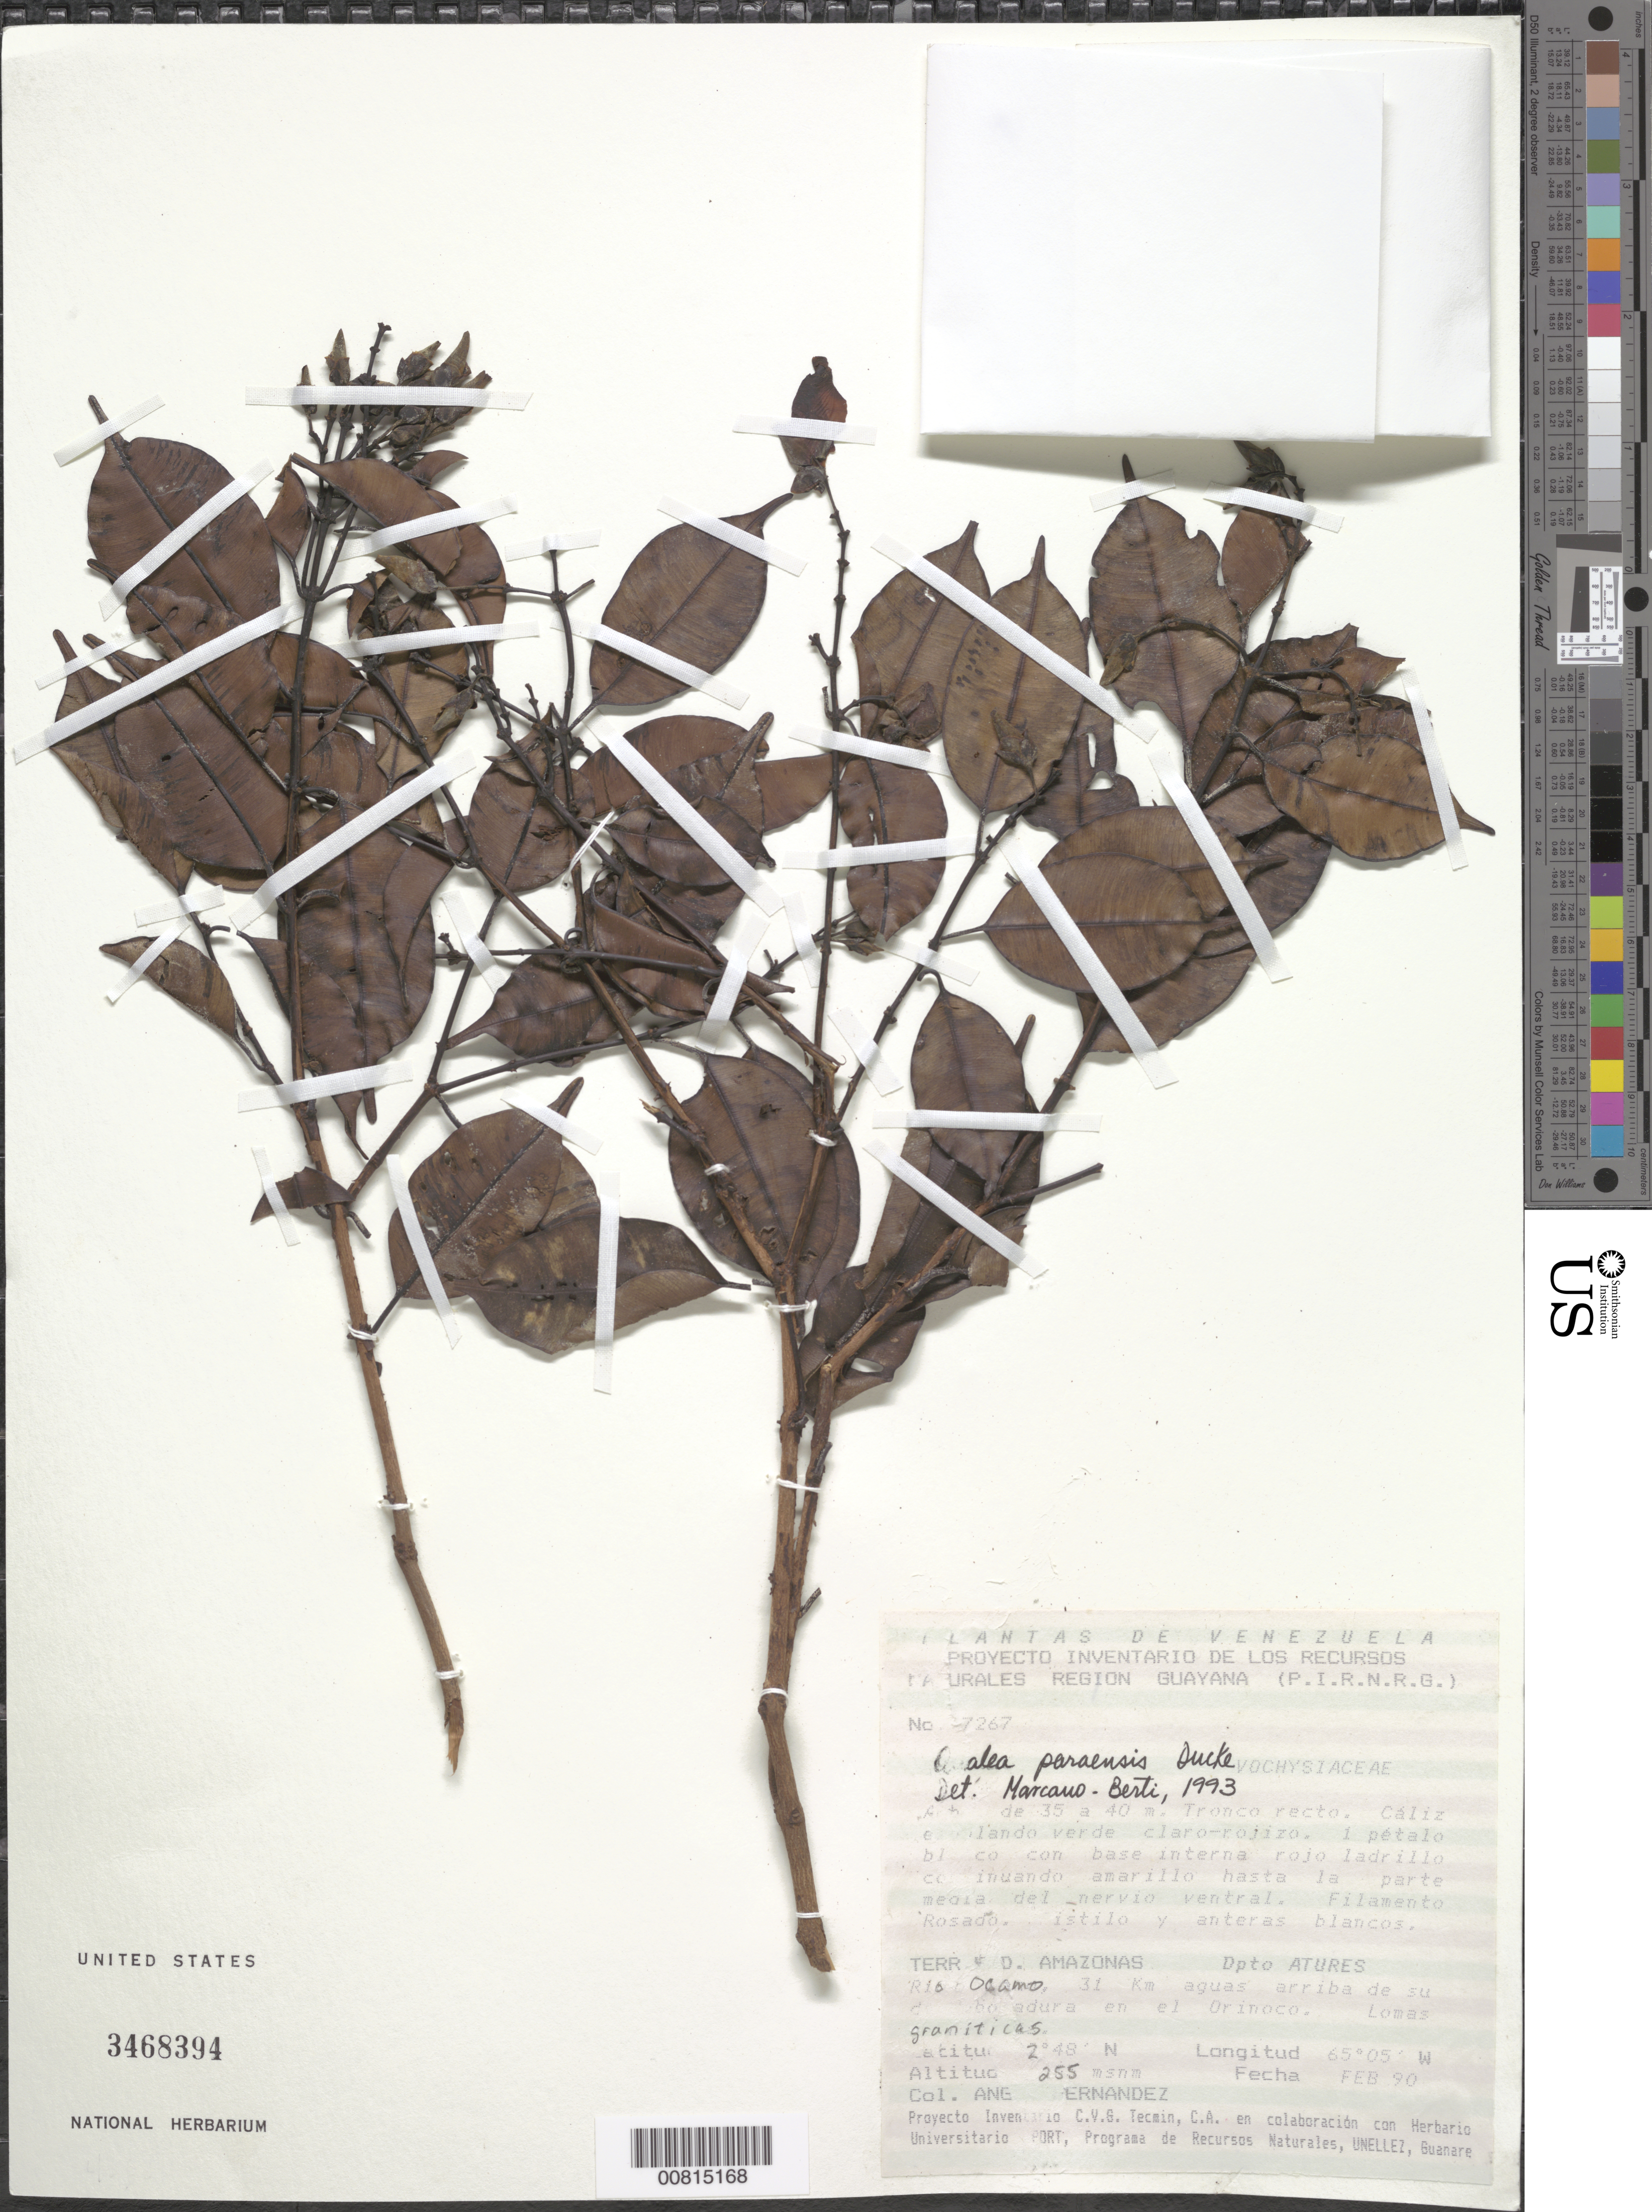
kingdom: Plantae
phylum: Tracheophyta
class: Magnoliopsida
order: Myrtales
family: Vochysiaceae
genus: Qualea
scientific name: Qualea paraensis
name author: Ducke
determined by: Marcano-Berti, L.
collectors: A. Fernández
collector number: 7267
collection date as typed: Feb-90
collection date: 1990-02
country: Venezuela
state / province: Amazonas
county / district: Atures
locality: Río Ocamo, 31 km agua arriba de su desembocadura en el Orinoco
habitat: Lomas graníticas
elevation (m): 255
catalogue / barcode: US 3468394